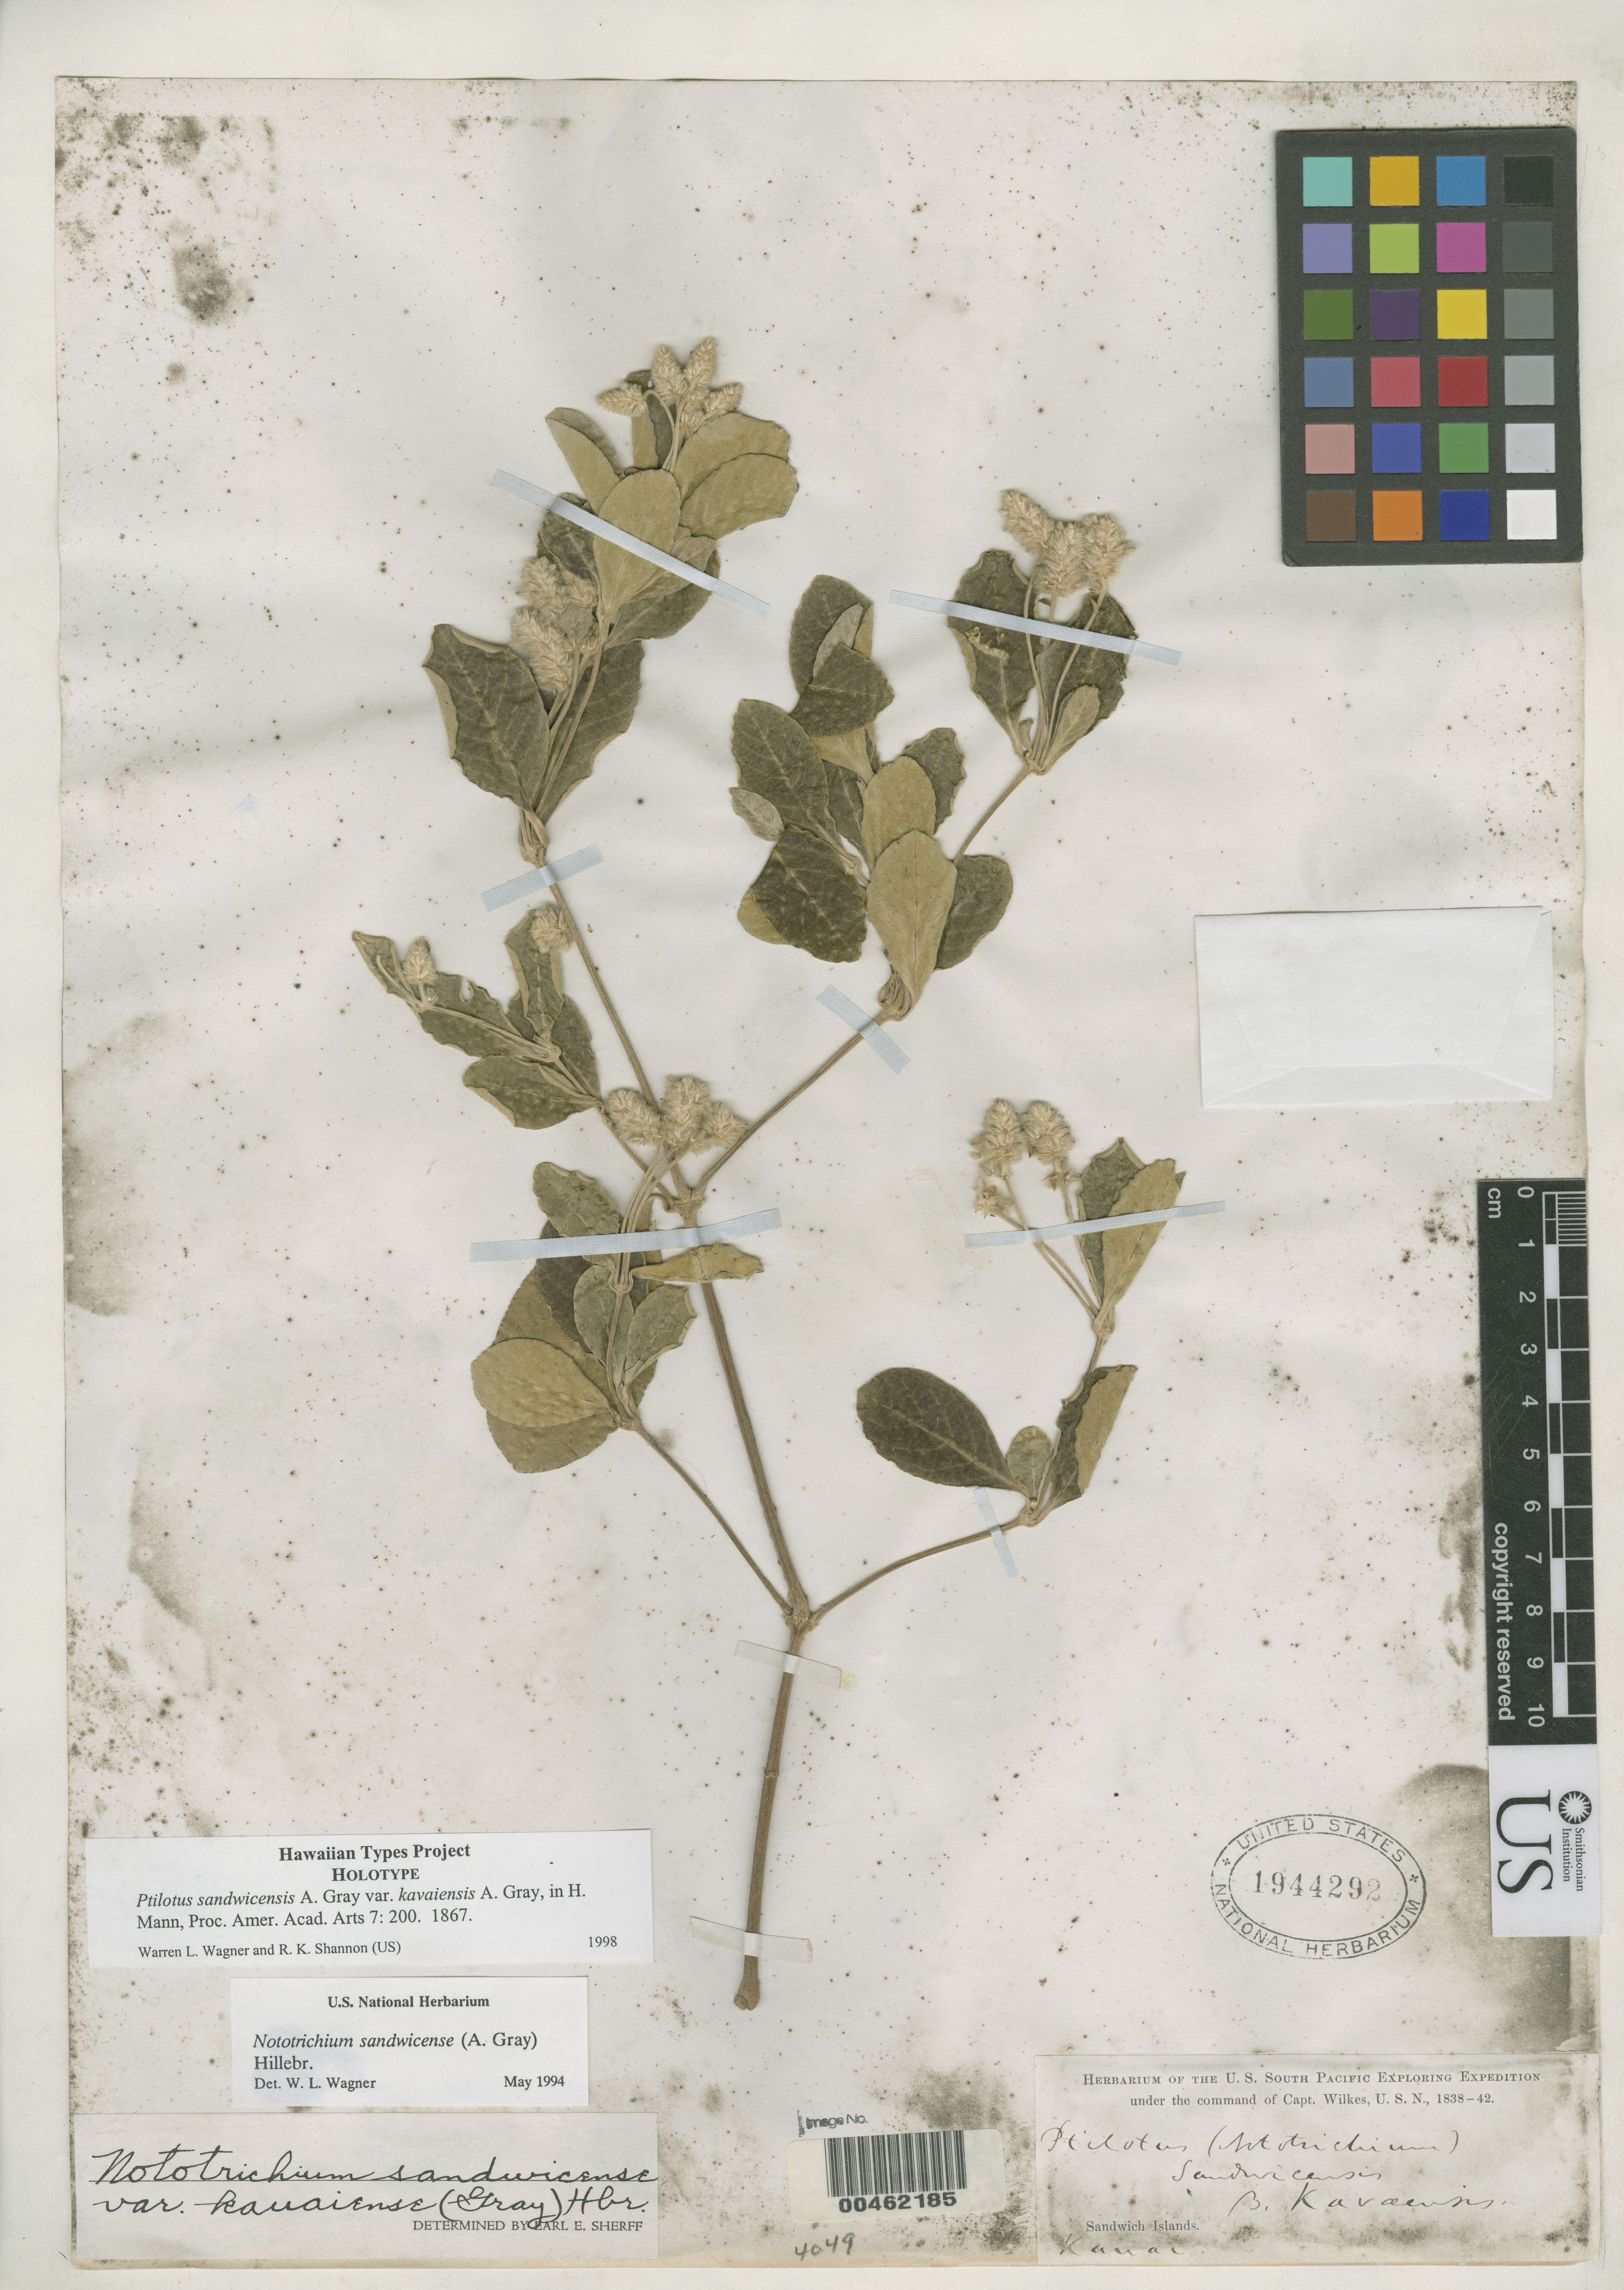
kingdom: Plantae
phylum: Tracheophyta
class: Magnoliopsida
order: Caryophyllales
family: Amaranthaceae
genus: Ptilotus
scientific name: Ptilotus sandwicensis var. kavaiensis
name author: A. Gray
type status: Holotype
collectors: Wilkes Explor. Exped.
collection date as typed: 1838 to -- --- 1842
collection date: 1838/1842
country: United States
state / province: Hawaii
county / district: Kauai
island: Kaua'i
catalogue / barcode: US 1944292